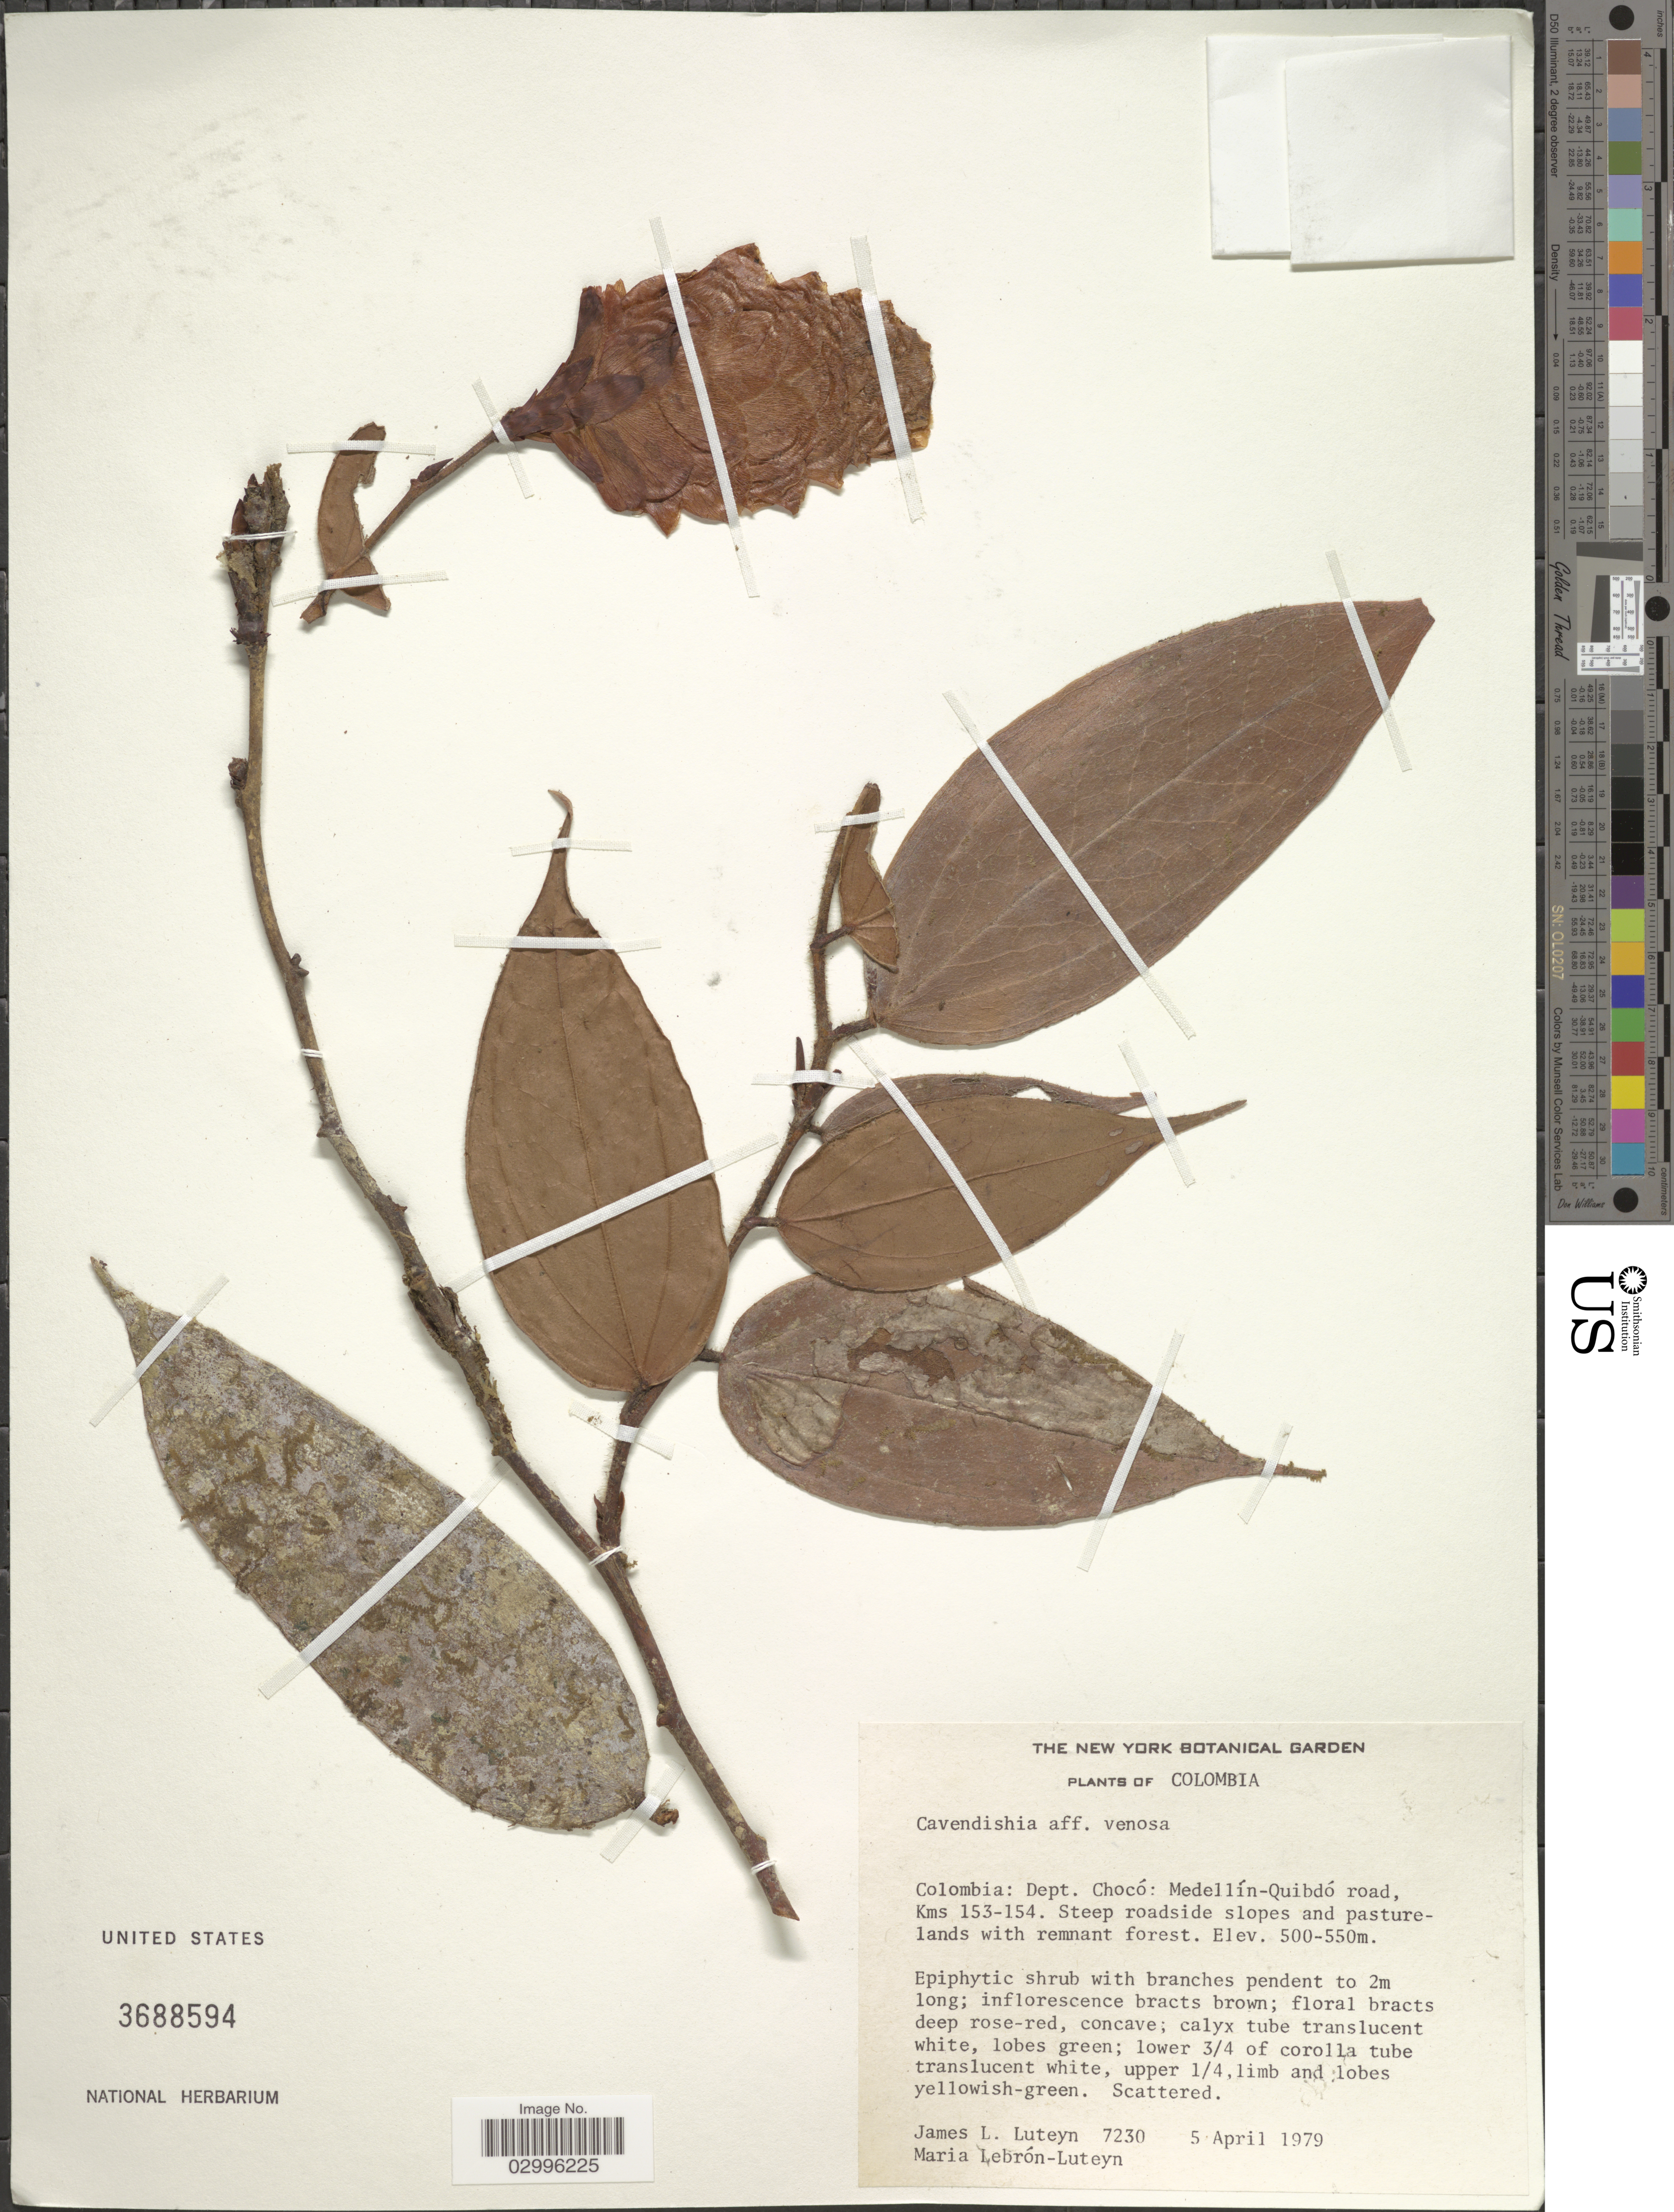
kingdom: Plantae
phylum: Tracheophyta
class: Magnoliopsida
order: Ericales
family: Ericaceae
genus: Cavendishia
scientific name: Cavendishia venosa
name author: A.C. Sm.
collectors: J. L. Luteyn & M. L. Lebrón-Luteyn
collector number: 7230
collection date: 1979-04-05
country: Colombia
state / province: Chocó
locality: Dept. Chocó: Medellín-Quibdó road, Kms 153-154.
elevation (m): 500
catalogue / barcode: US 3688594